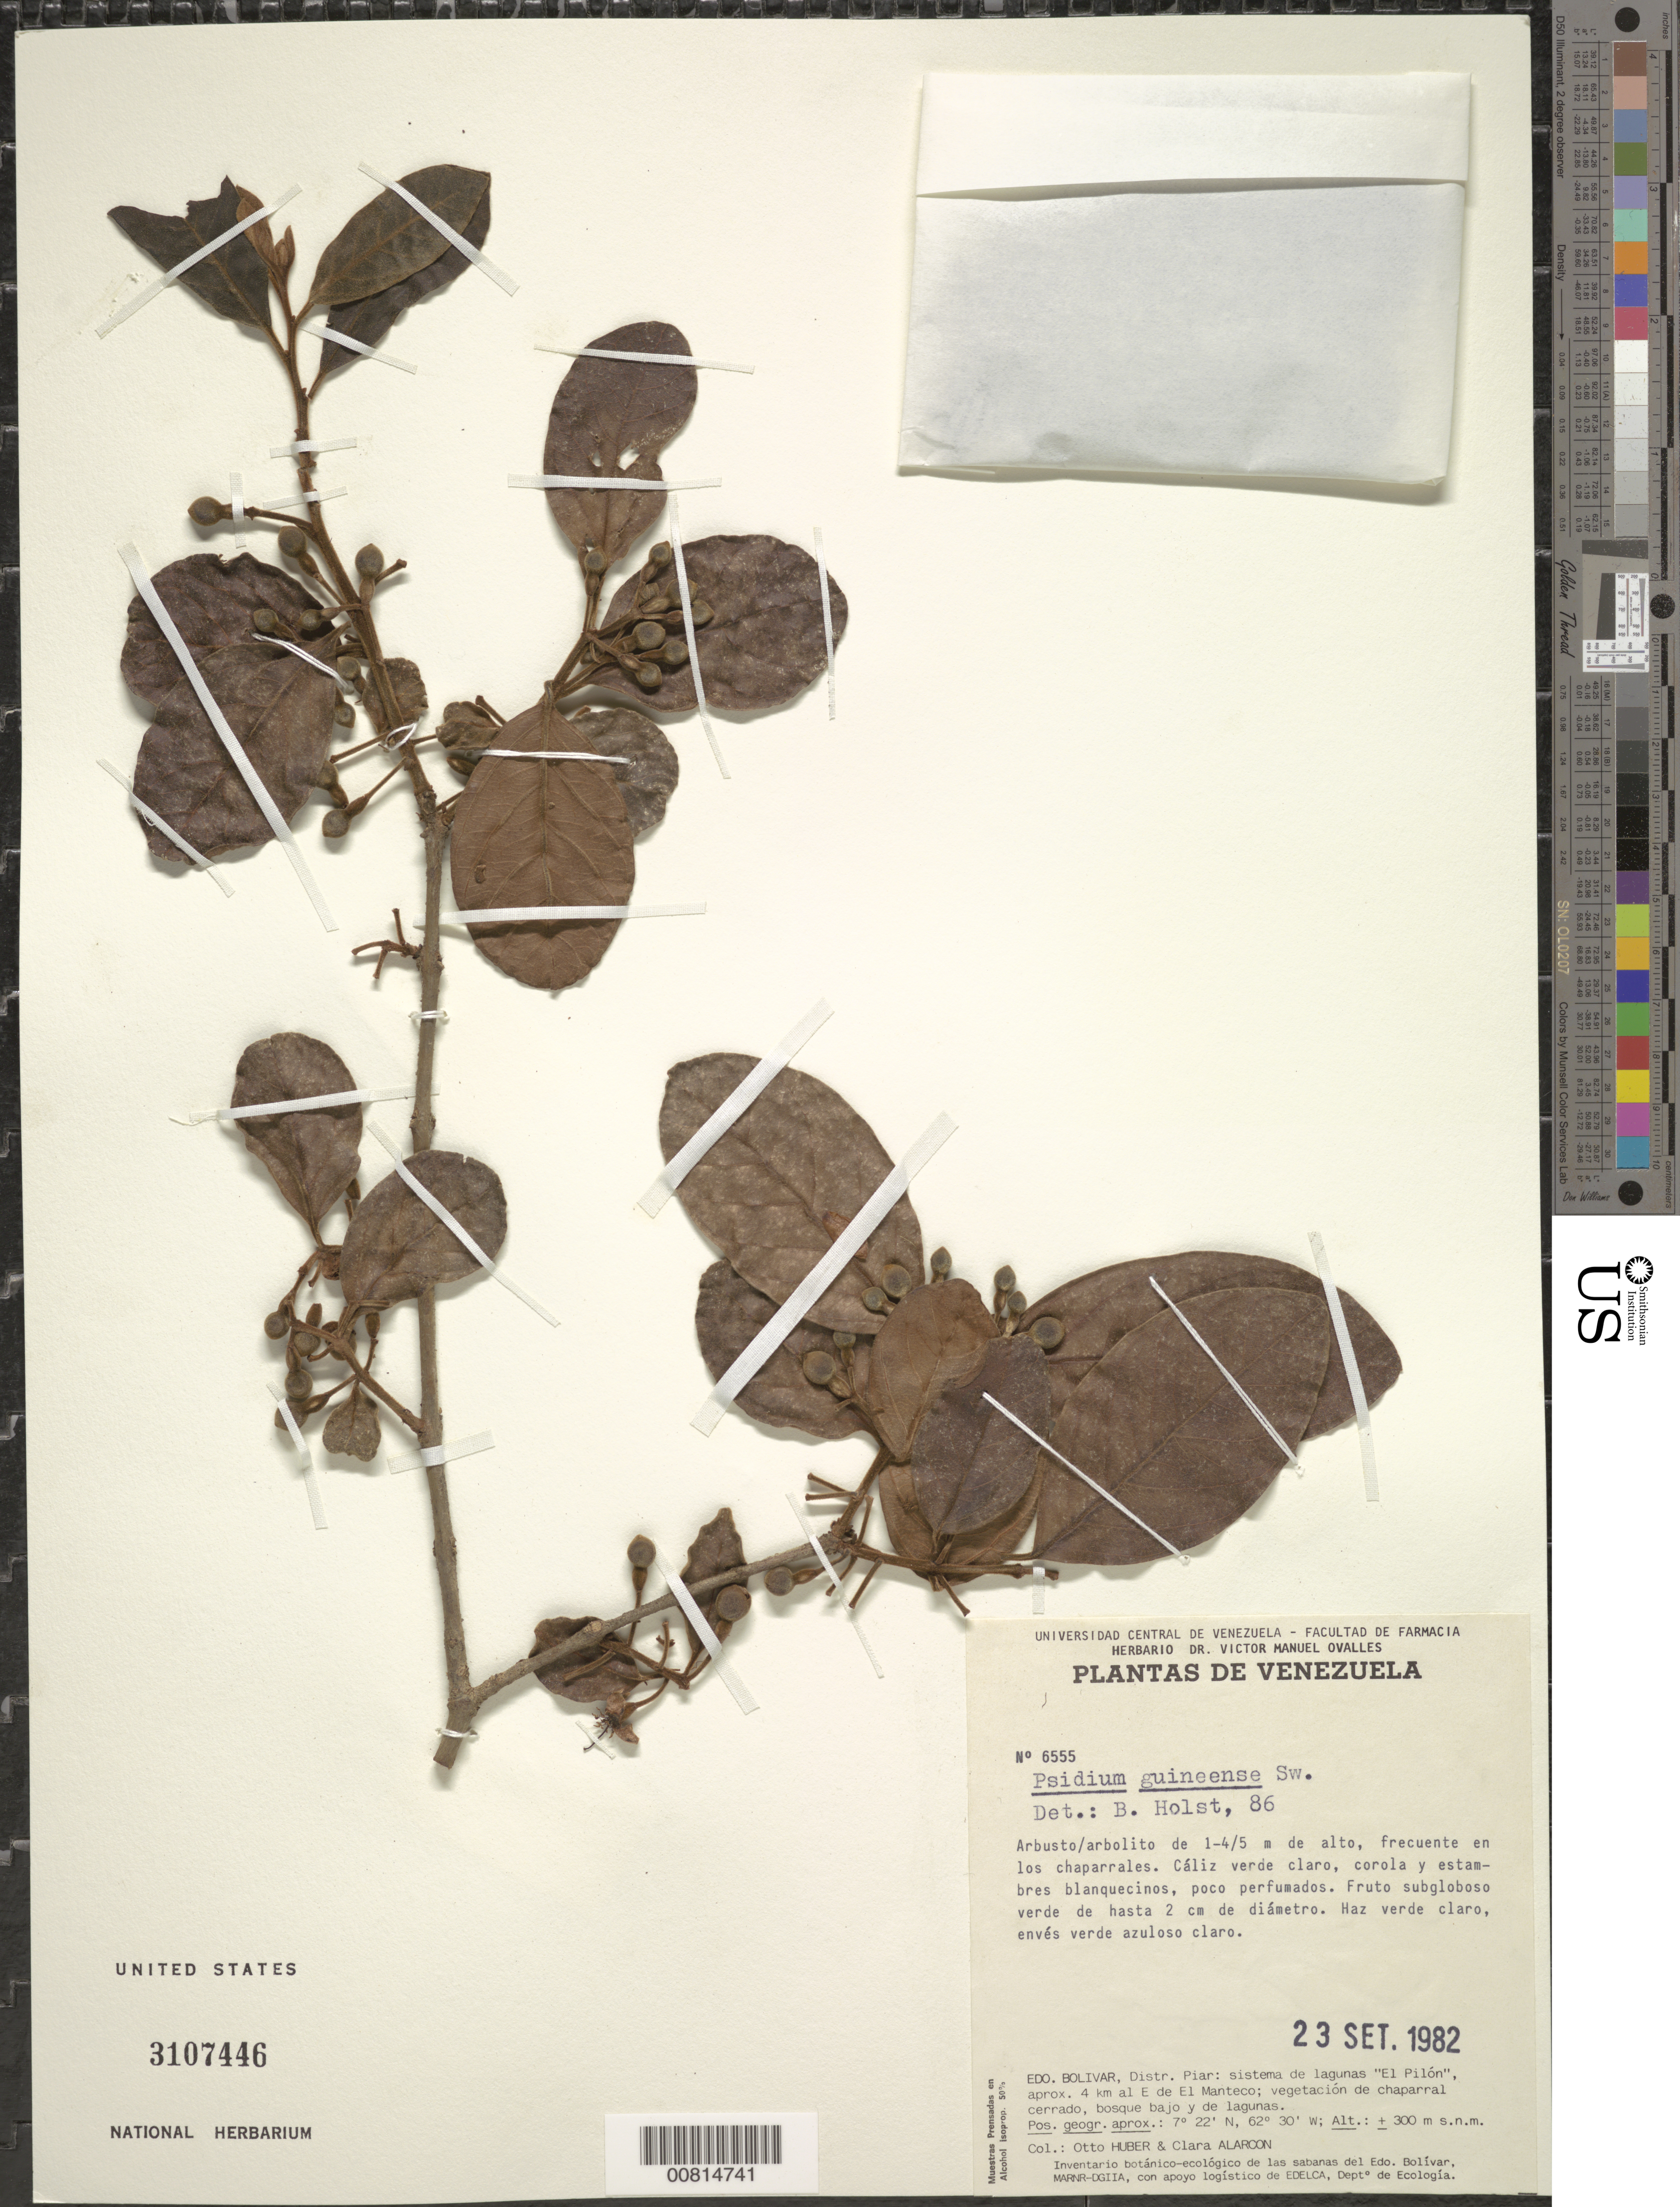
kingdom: Plantae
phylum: Tracheophyta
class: Magnoliopsida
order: Myrtales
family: Myrtaceae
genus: Psidium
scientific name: Psidium guineense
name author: Sw.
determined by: Holst, Bruce K.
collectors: O. Huber & C. Alarcon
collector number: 6555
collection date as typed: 23-Sep-82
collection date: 1982-09-23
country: Venezuela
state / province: Bolívar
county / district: Piar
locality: El Manteco, 4 km E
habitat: Chaparrales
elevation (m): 300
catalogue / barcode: US 3107446